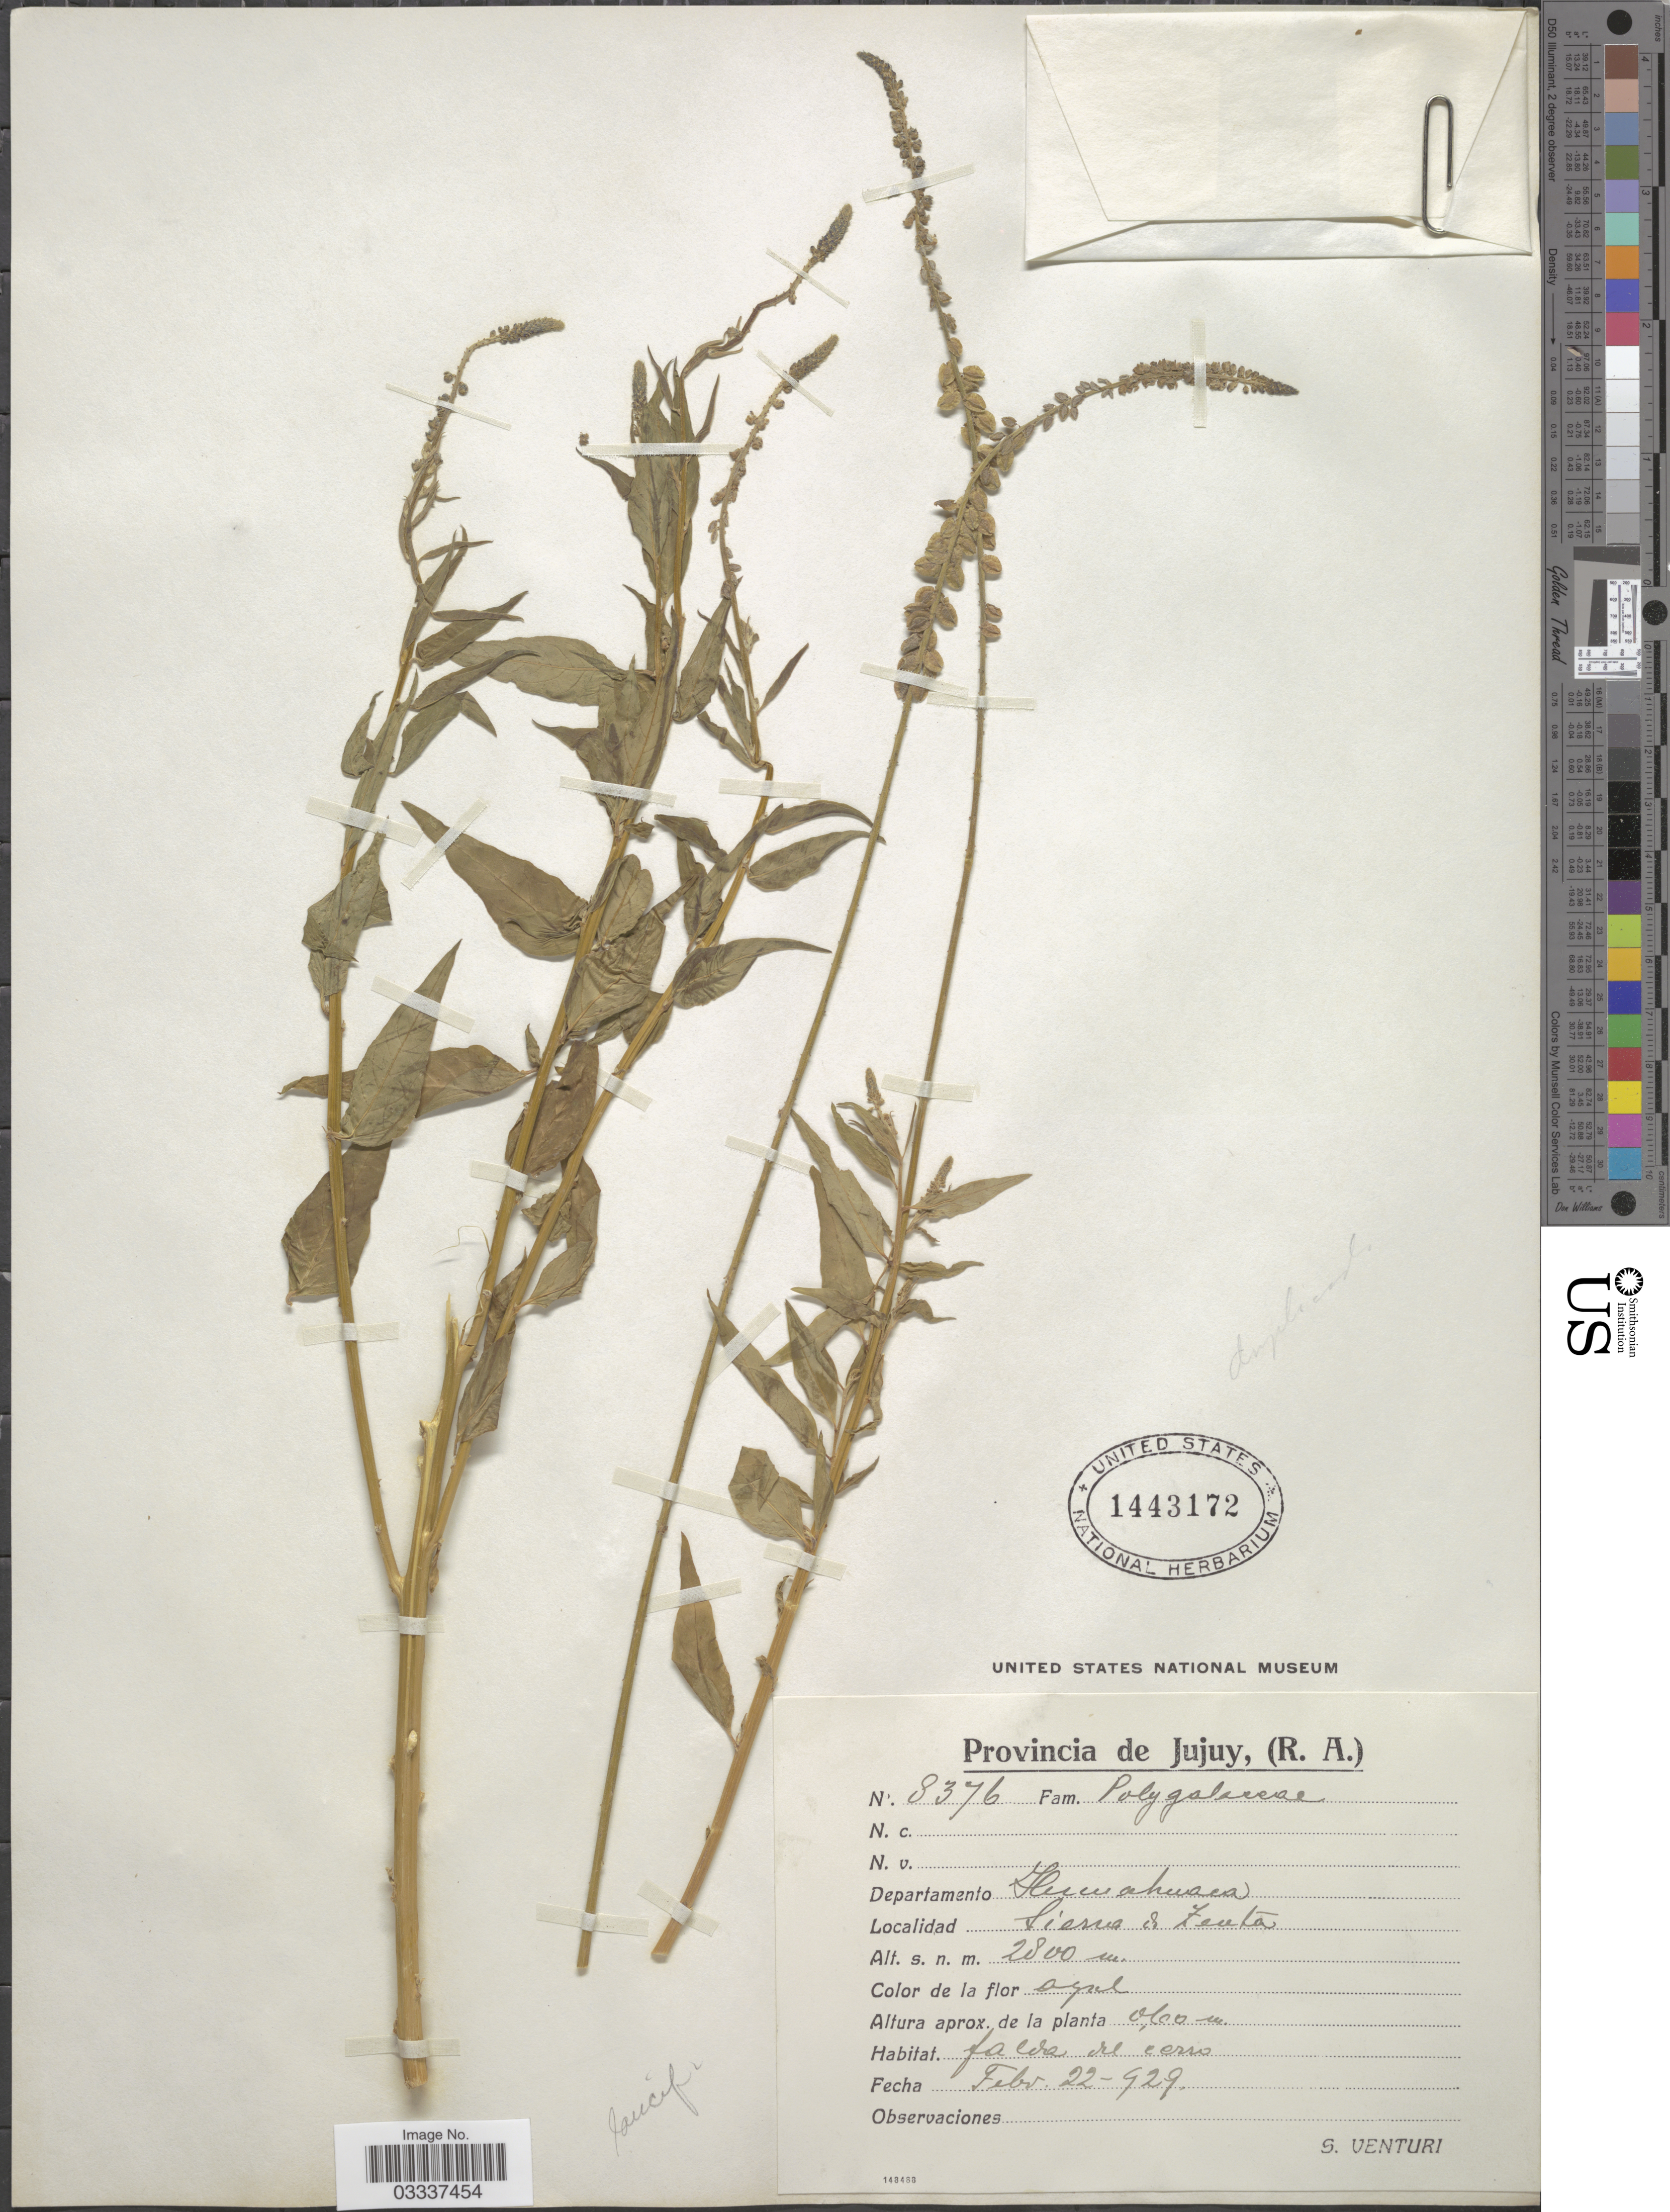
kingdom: Plantae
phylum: Tracheophyta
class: Magnoliopsida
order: Fabales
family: Polygalaceae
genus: Monnina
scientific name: Monnina erioclada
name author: Gand.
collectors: S. Venturi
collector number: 8376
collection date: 1929-02-22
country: Argentina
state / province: Jujuy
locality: Departamento Humahuaca, Sierra de Zenta.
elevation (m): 2800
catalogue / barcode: US 1443172